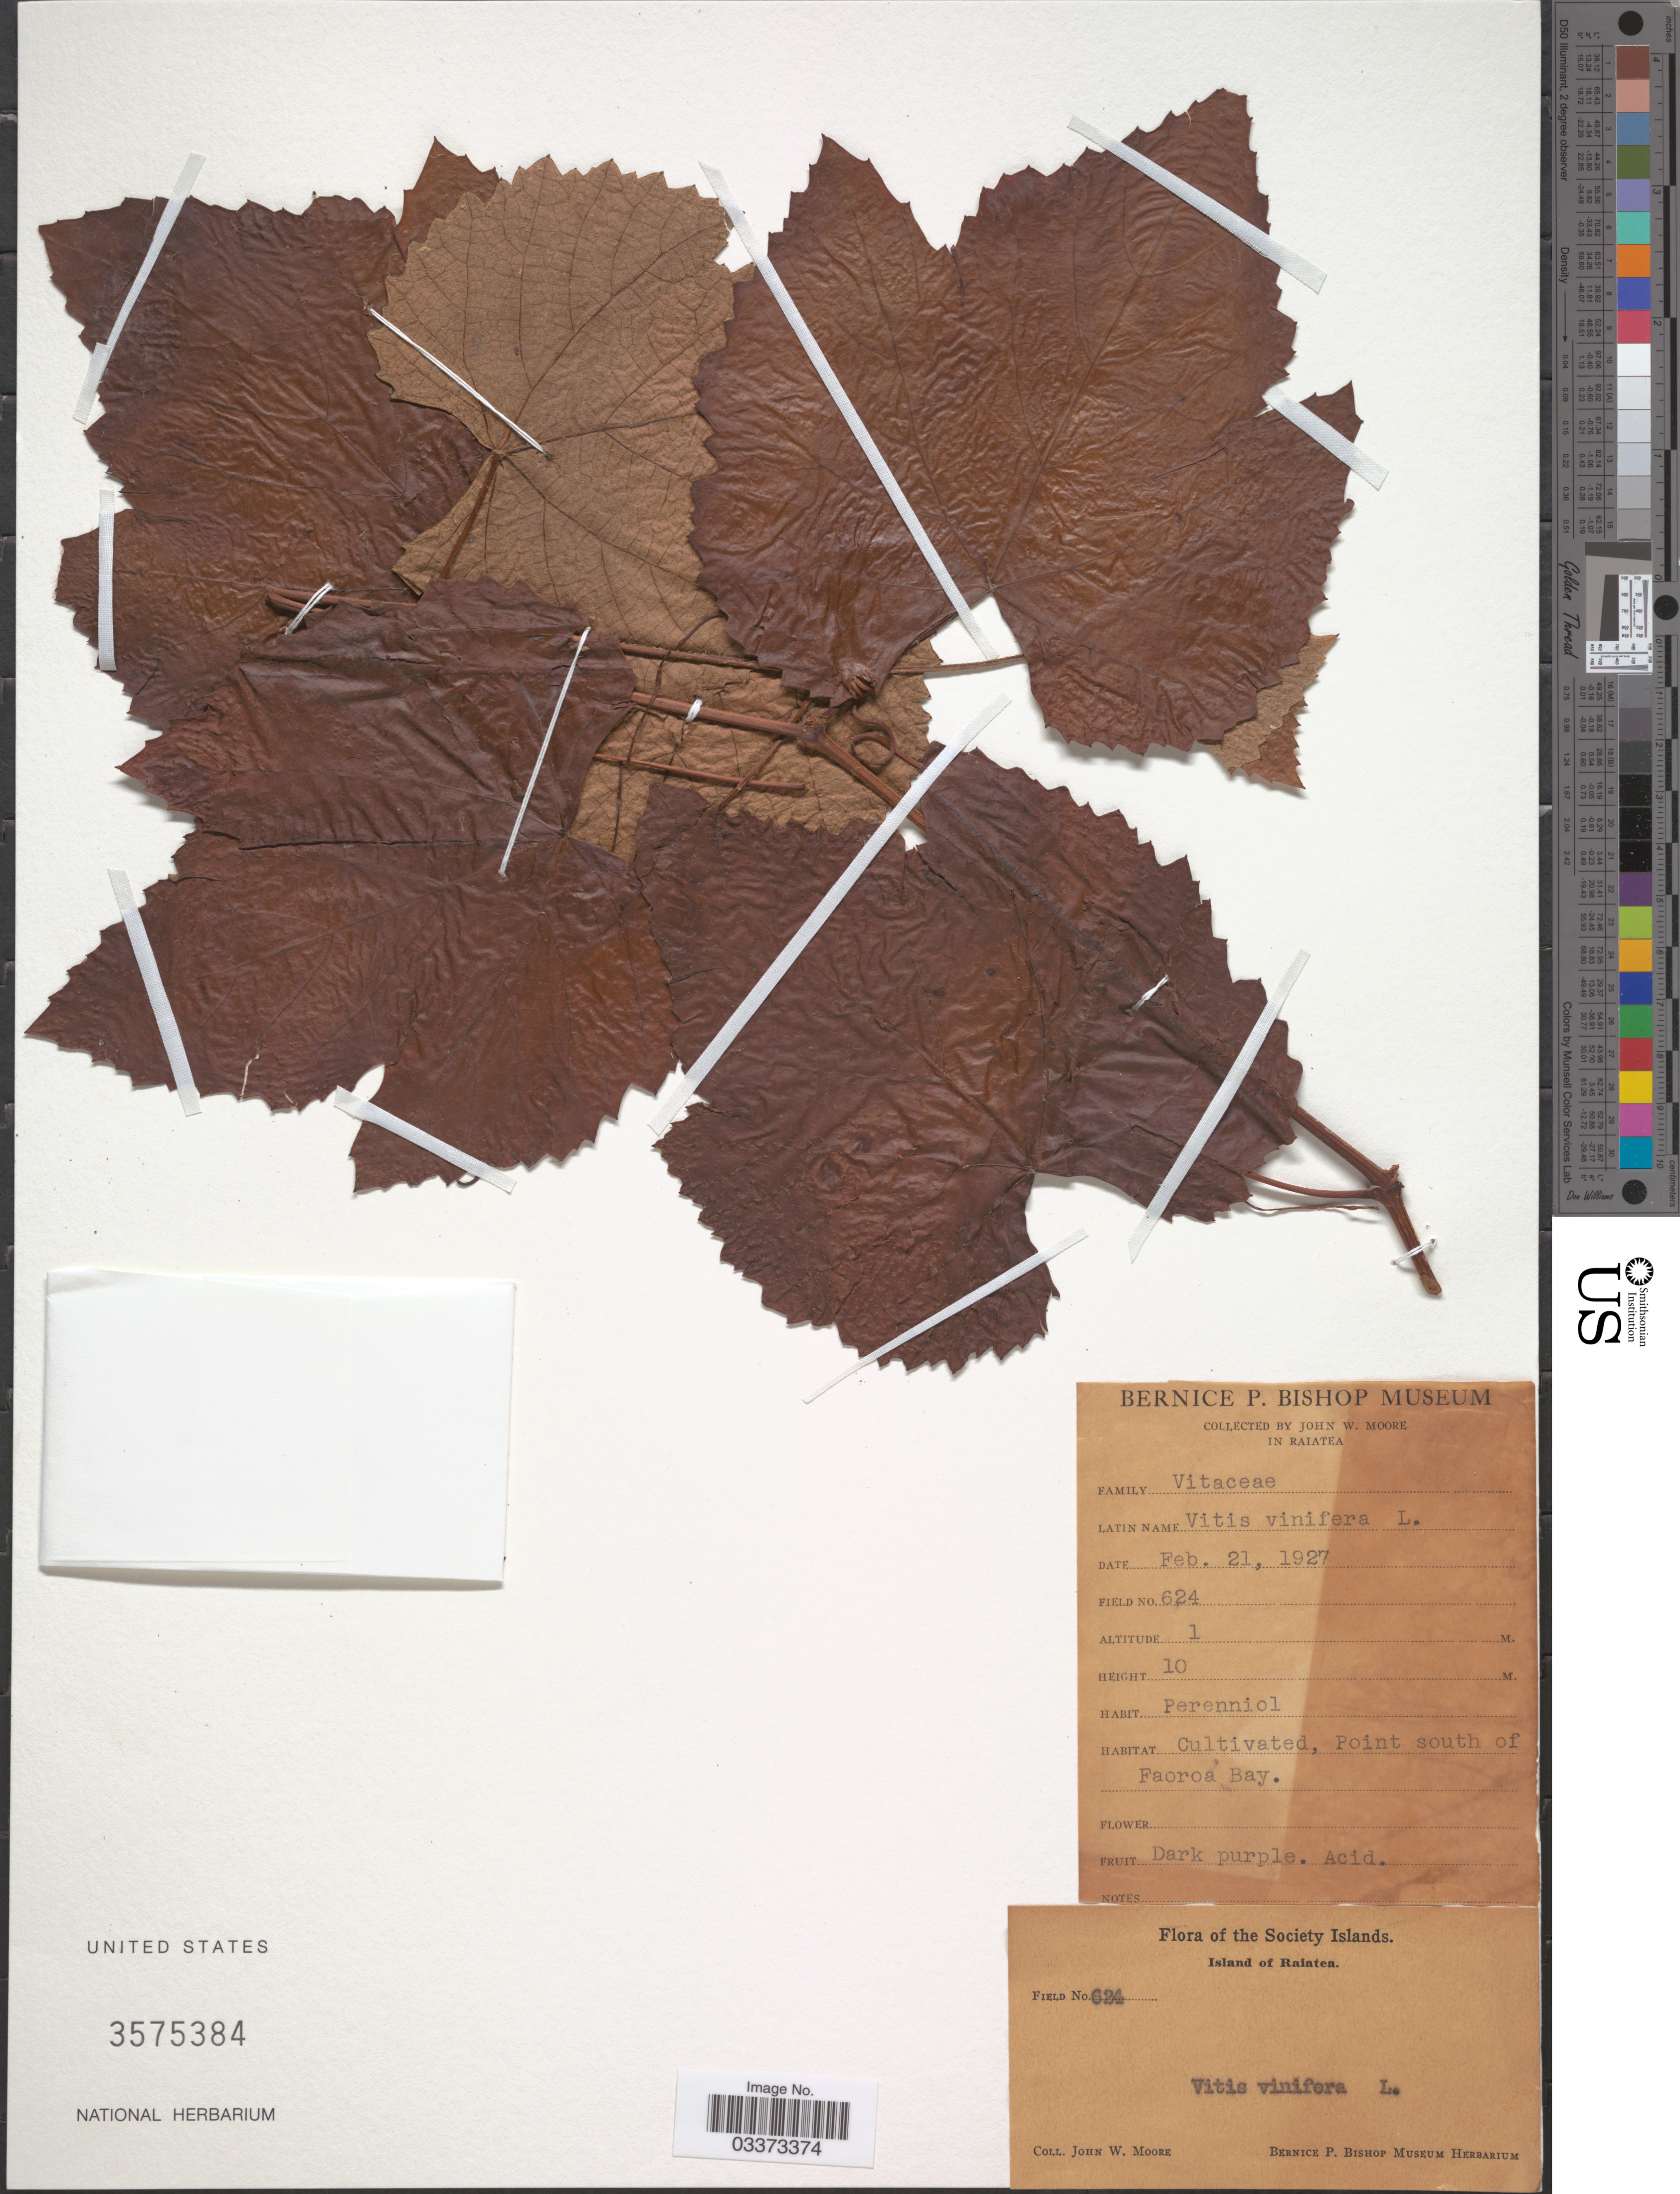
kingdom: Plantae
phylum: Tracheophyta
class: Magnoliopsida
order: Vitales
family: Vitaceae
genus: Vitis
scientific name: Vitis vinifera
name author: L.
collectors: J. Moore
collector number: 624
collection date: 1927-02-21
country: French Polynesia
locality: The Society Islands. Island of Raiatea. Point south of Faoroa Bay.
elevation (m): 1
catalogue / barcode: US 3575384